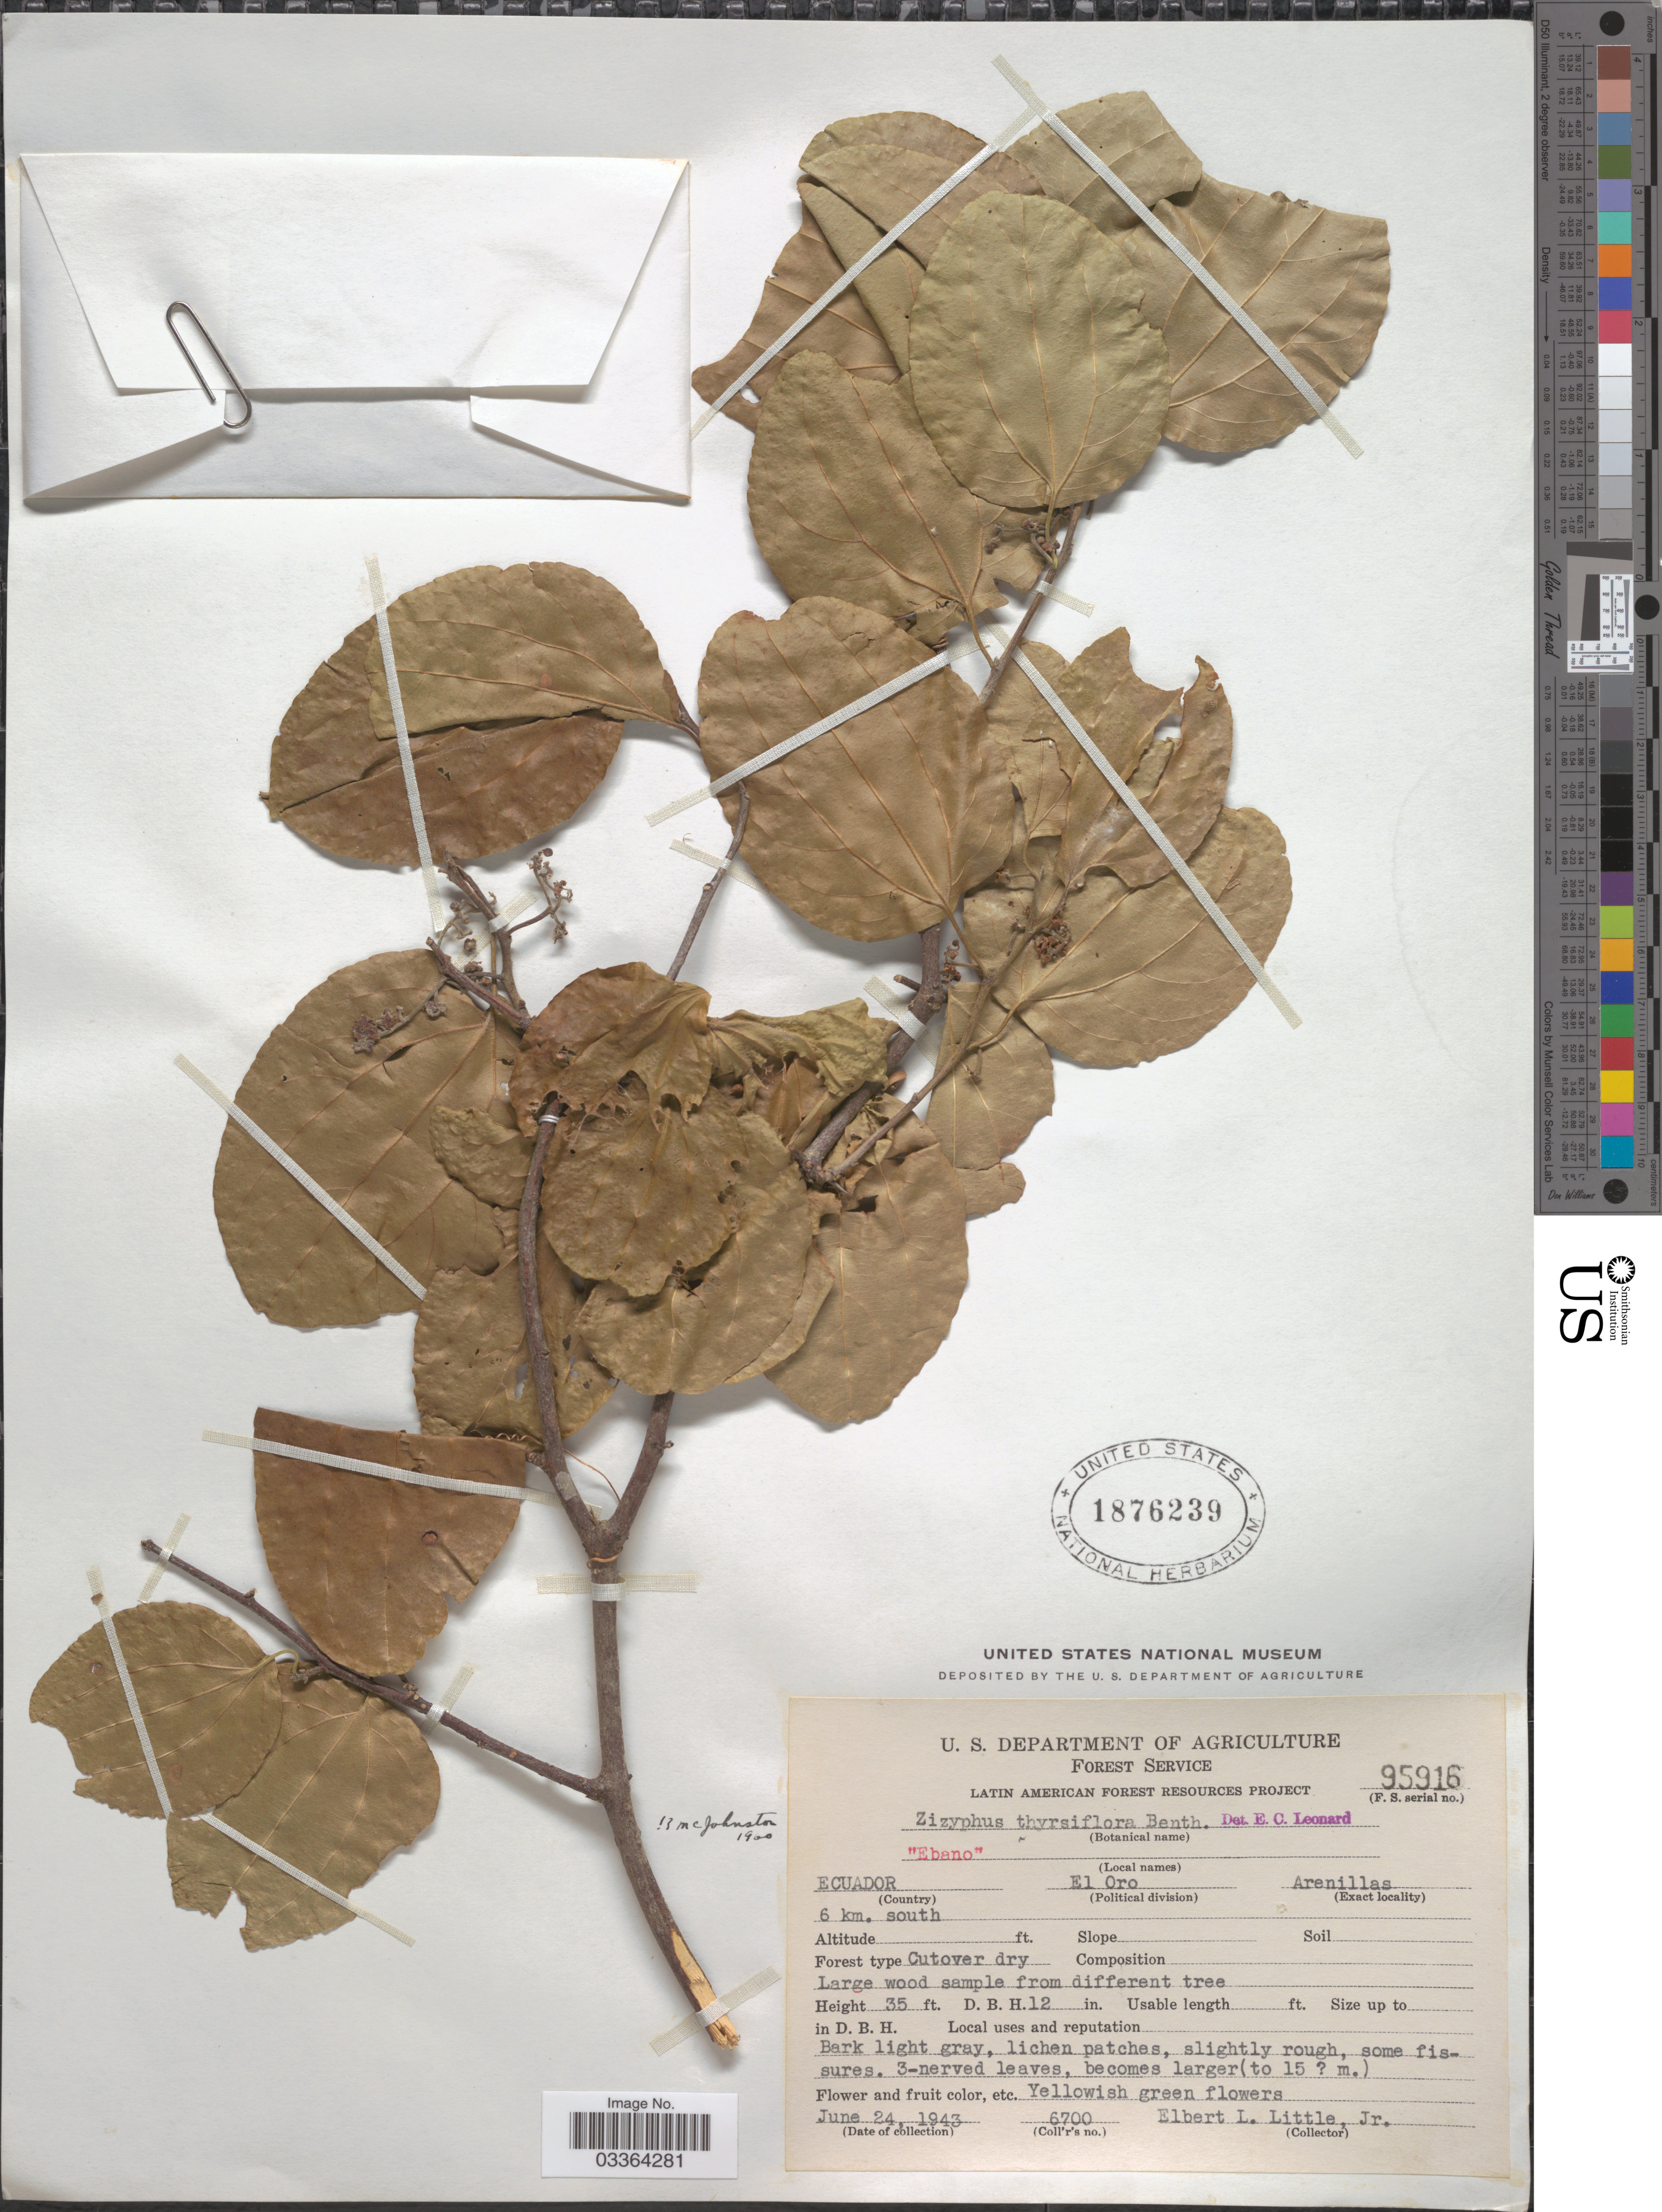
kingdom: Plantae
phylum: Tracheophyta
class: Magnoliopsida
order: Rosales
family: Rhamnaceae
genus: Sarcomphalus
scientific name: Sarcomphalus thyrsiflorus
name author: (Benth.) Hauenschild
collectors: E. L. Little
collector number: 6700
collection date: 1943-06-24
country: Ecuador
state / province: El Oro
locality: Arenillas, 6 km. south.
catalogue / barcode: US 1876239